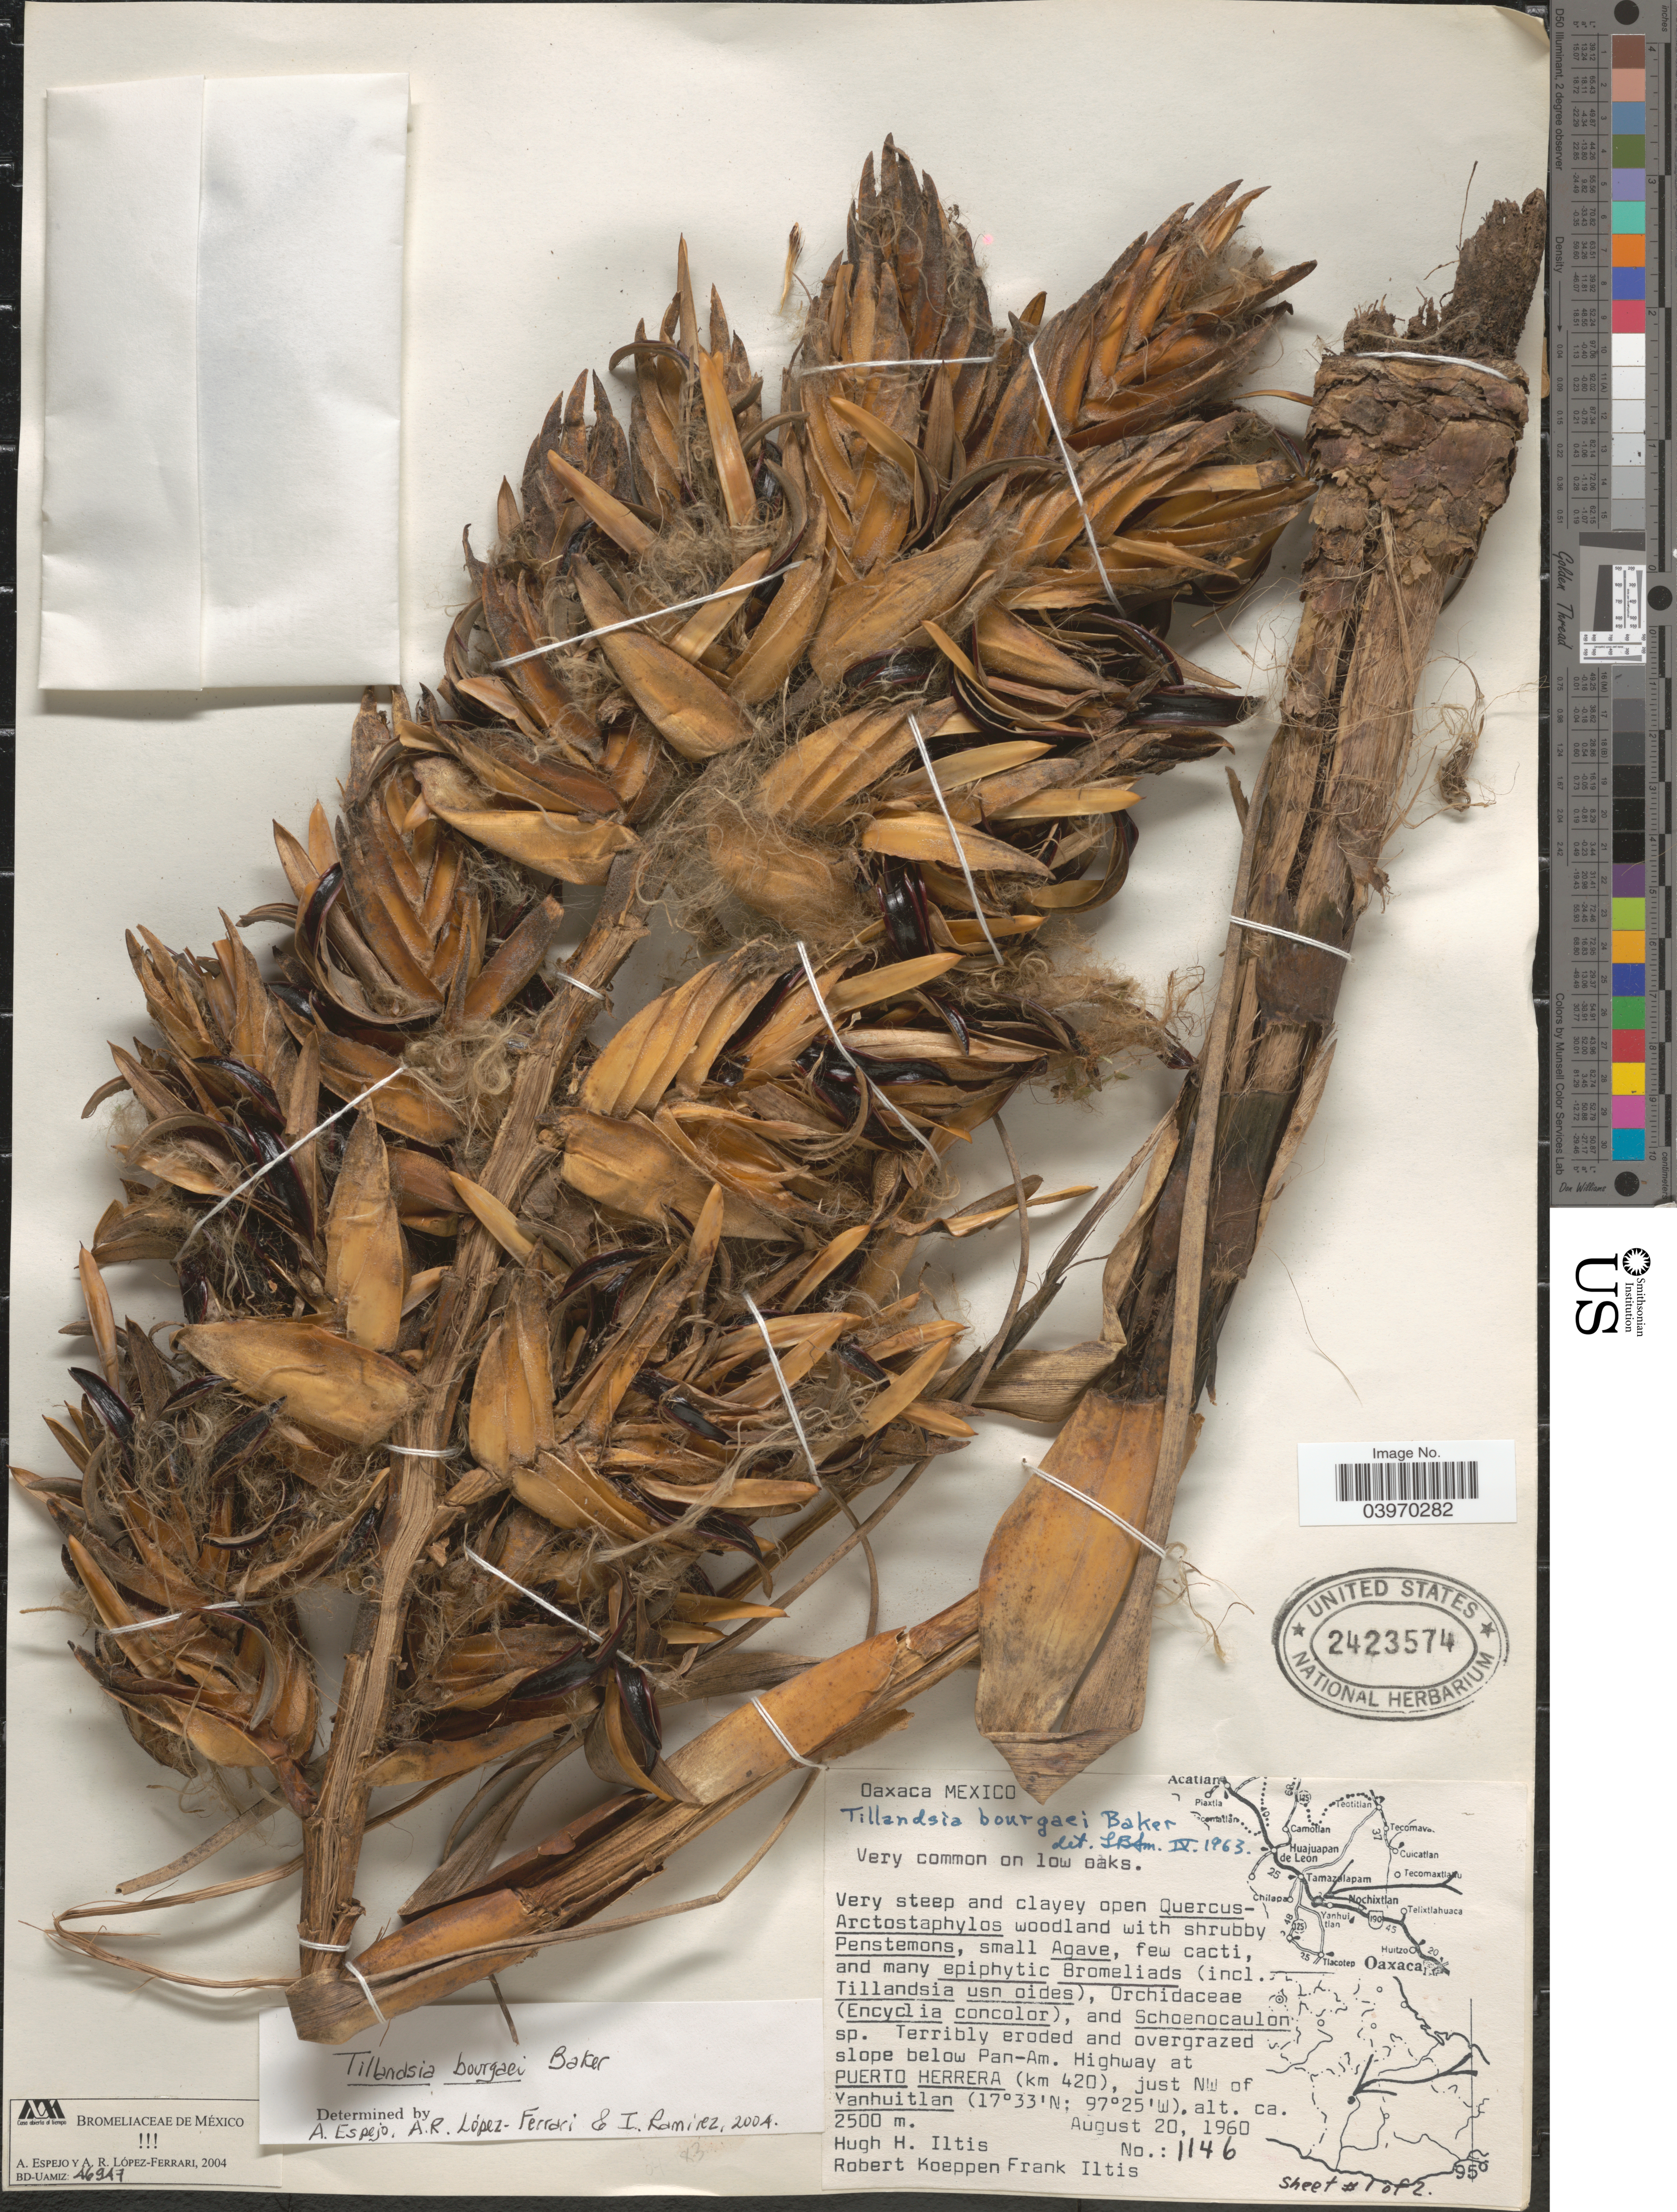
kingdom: Plantae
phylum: Tracheophyta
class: Liliopsida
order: Poales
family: Bromeliaceae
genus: Tillandsia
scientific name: Tillandsia bourgaei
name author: Baker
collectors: H. H. Iltis & R. K. Iltis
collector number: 1146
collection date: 1960-08-20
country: Mexico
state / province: Oaxaca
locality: Slope below Pan-Am. Highway at Puerto Herrera (km 420), just NW of Vanhuitlan.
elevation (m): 2500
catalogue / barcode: US 2423574